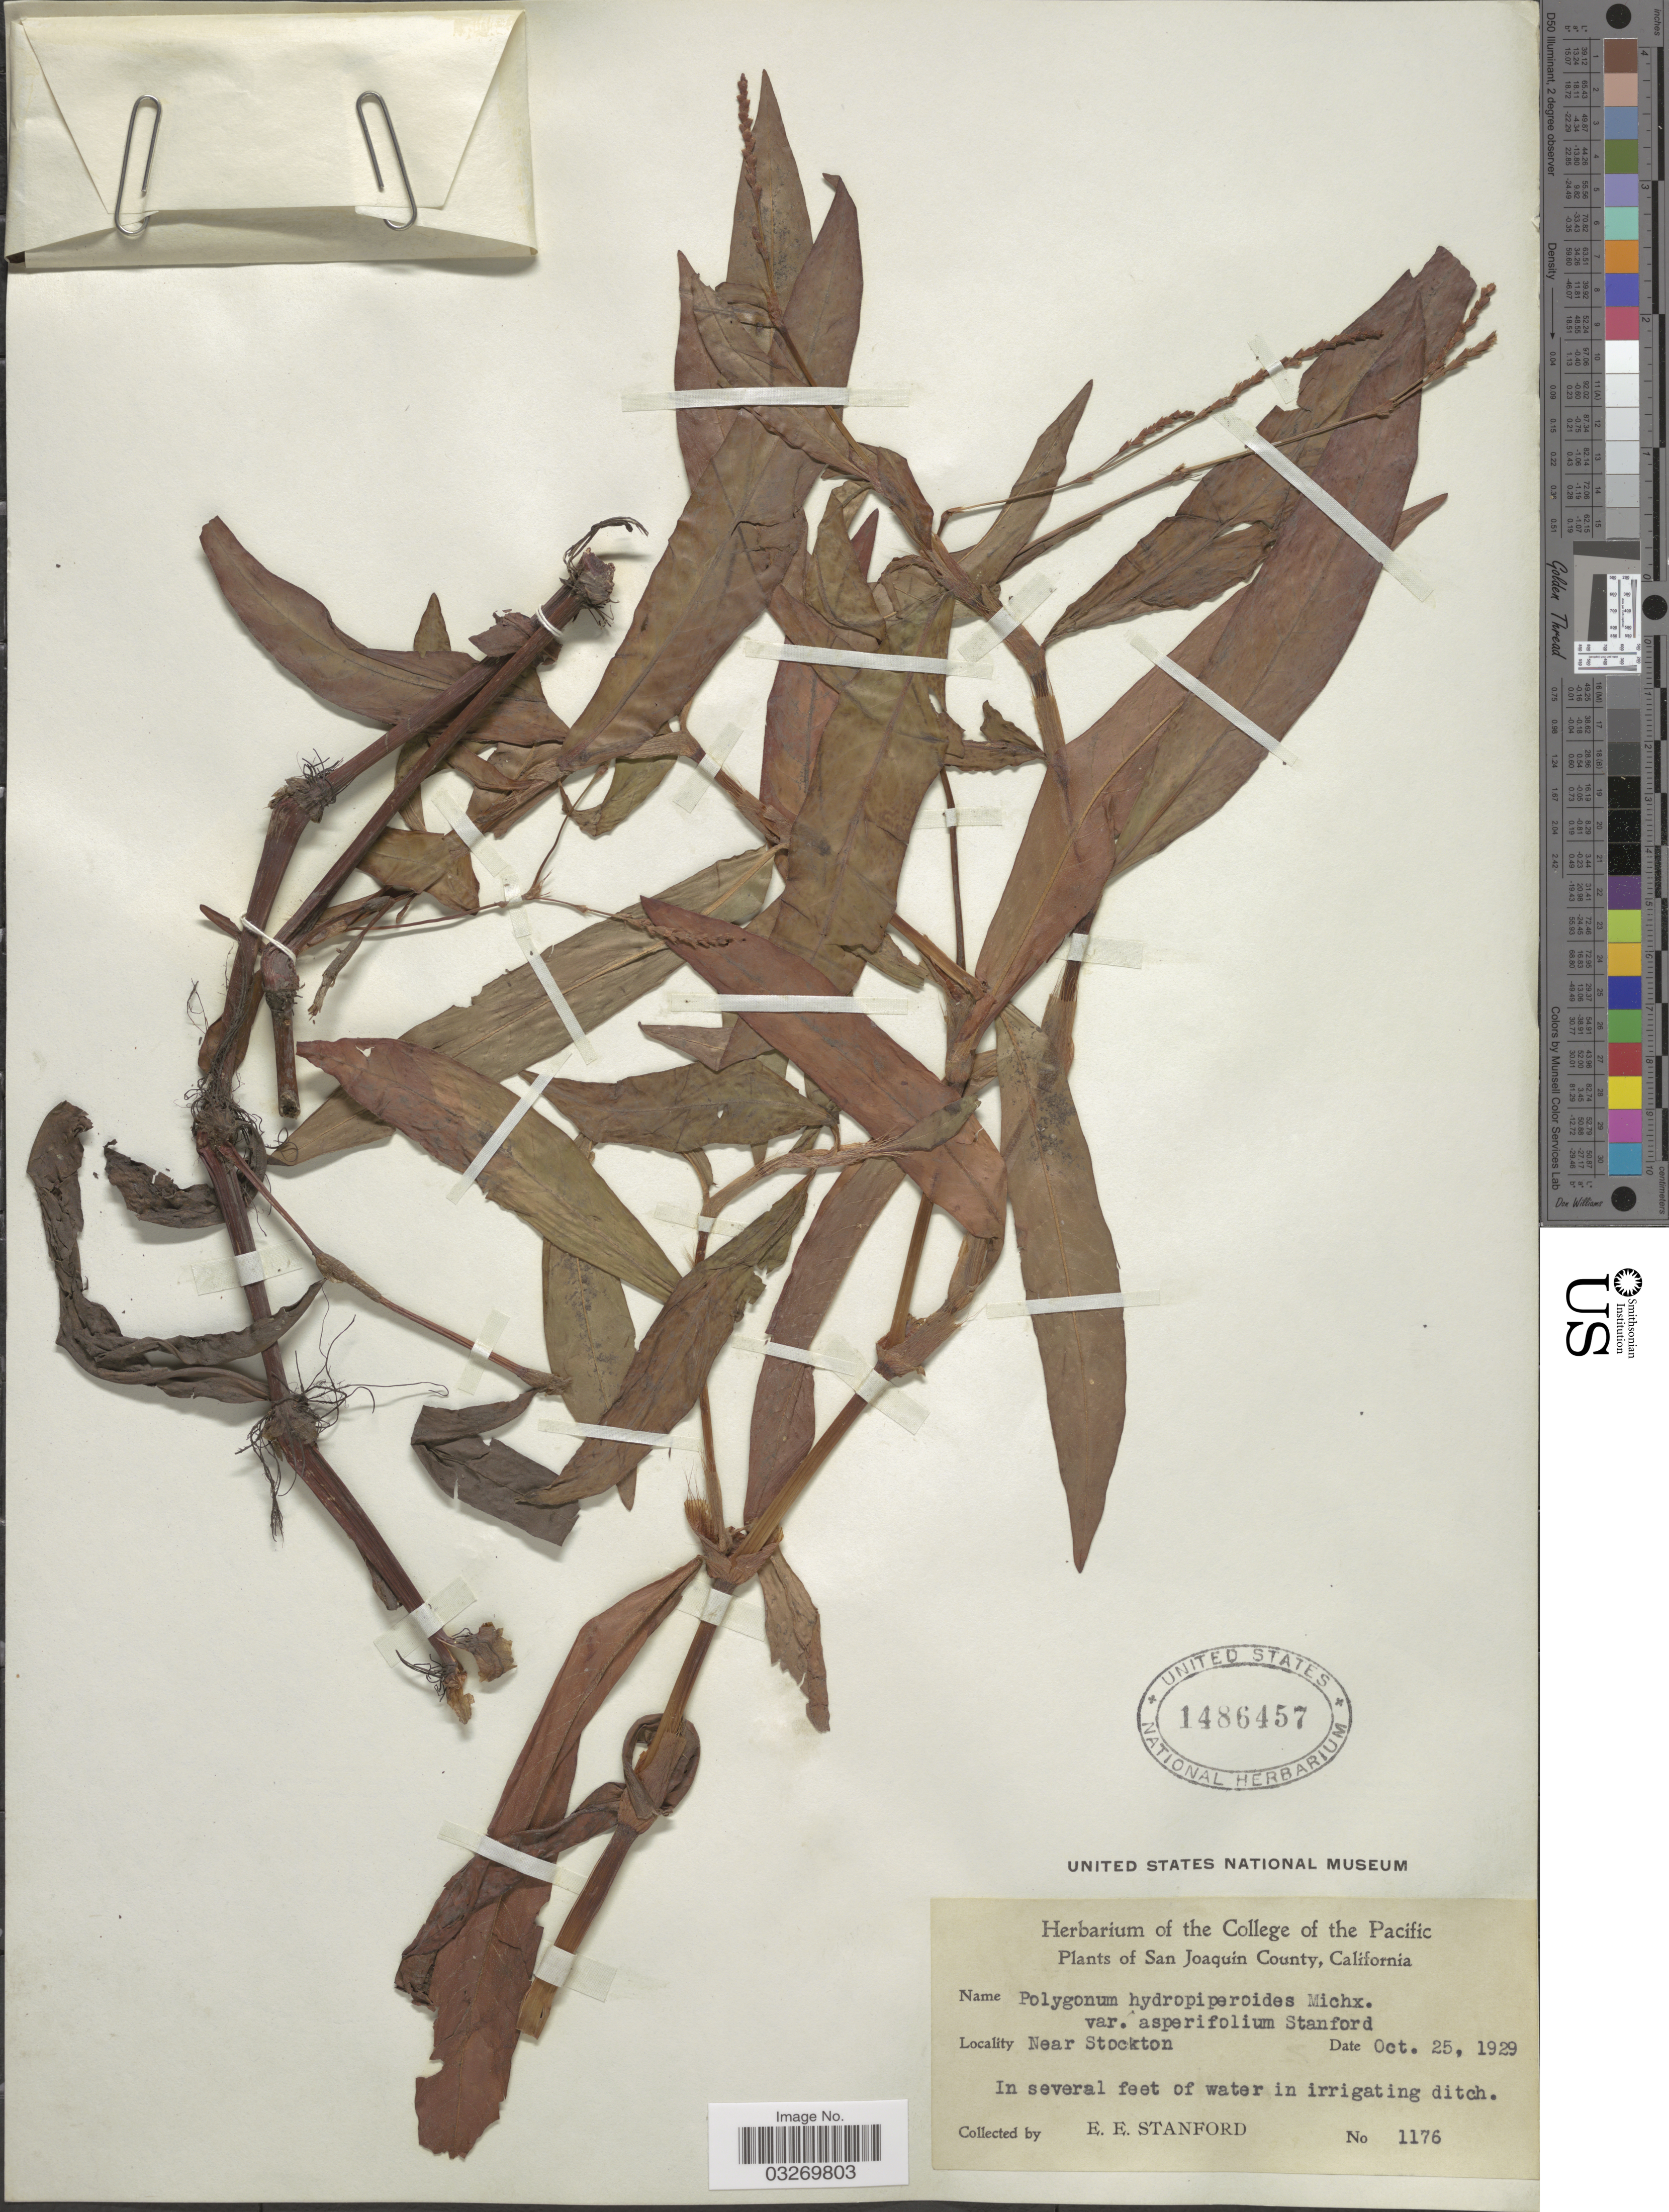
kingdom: Plantae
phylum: Tracheophyta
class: Magnoliopsida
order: Caryophyllales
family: Polygonaceae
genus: Polygonum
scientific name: Polygonum hydropiperoides var. asperifolium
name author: Stanford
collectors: E. Stanford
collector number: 1176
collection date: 1929-10-25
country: United States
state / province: California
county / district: San Joaquin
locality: San Joanquin County. Near Stockton.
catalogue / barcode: US 1486457